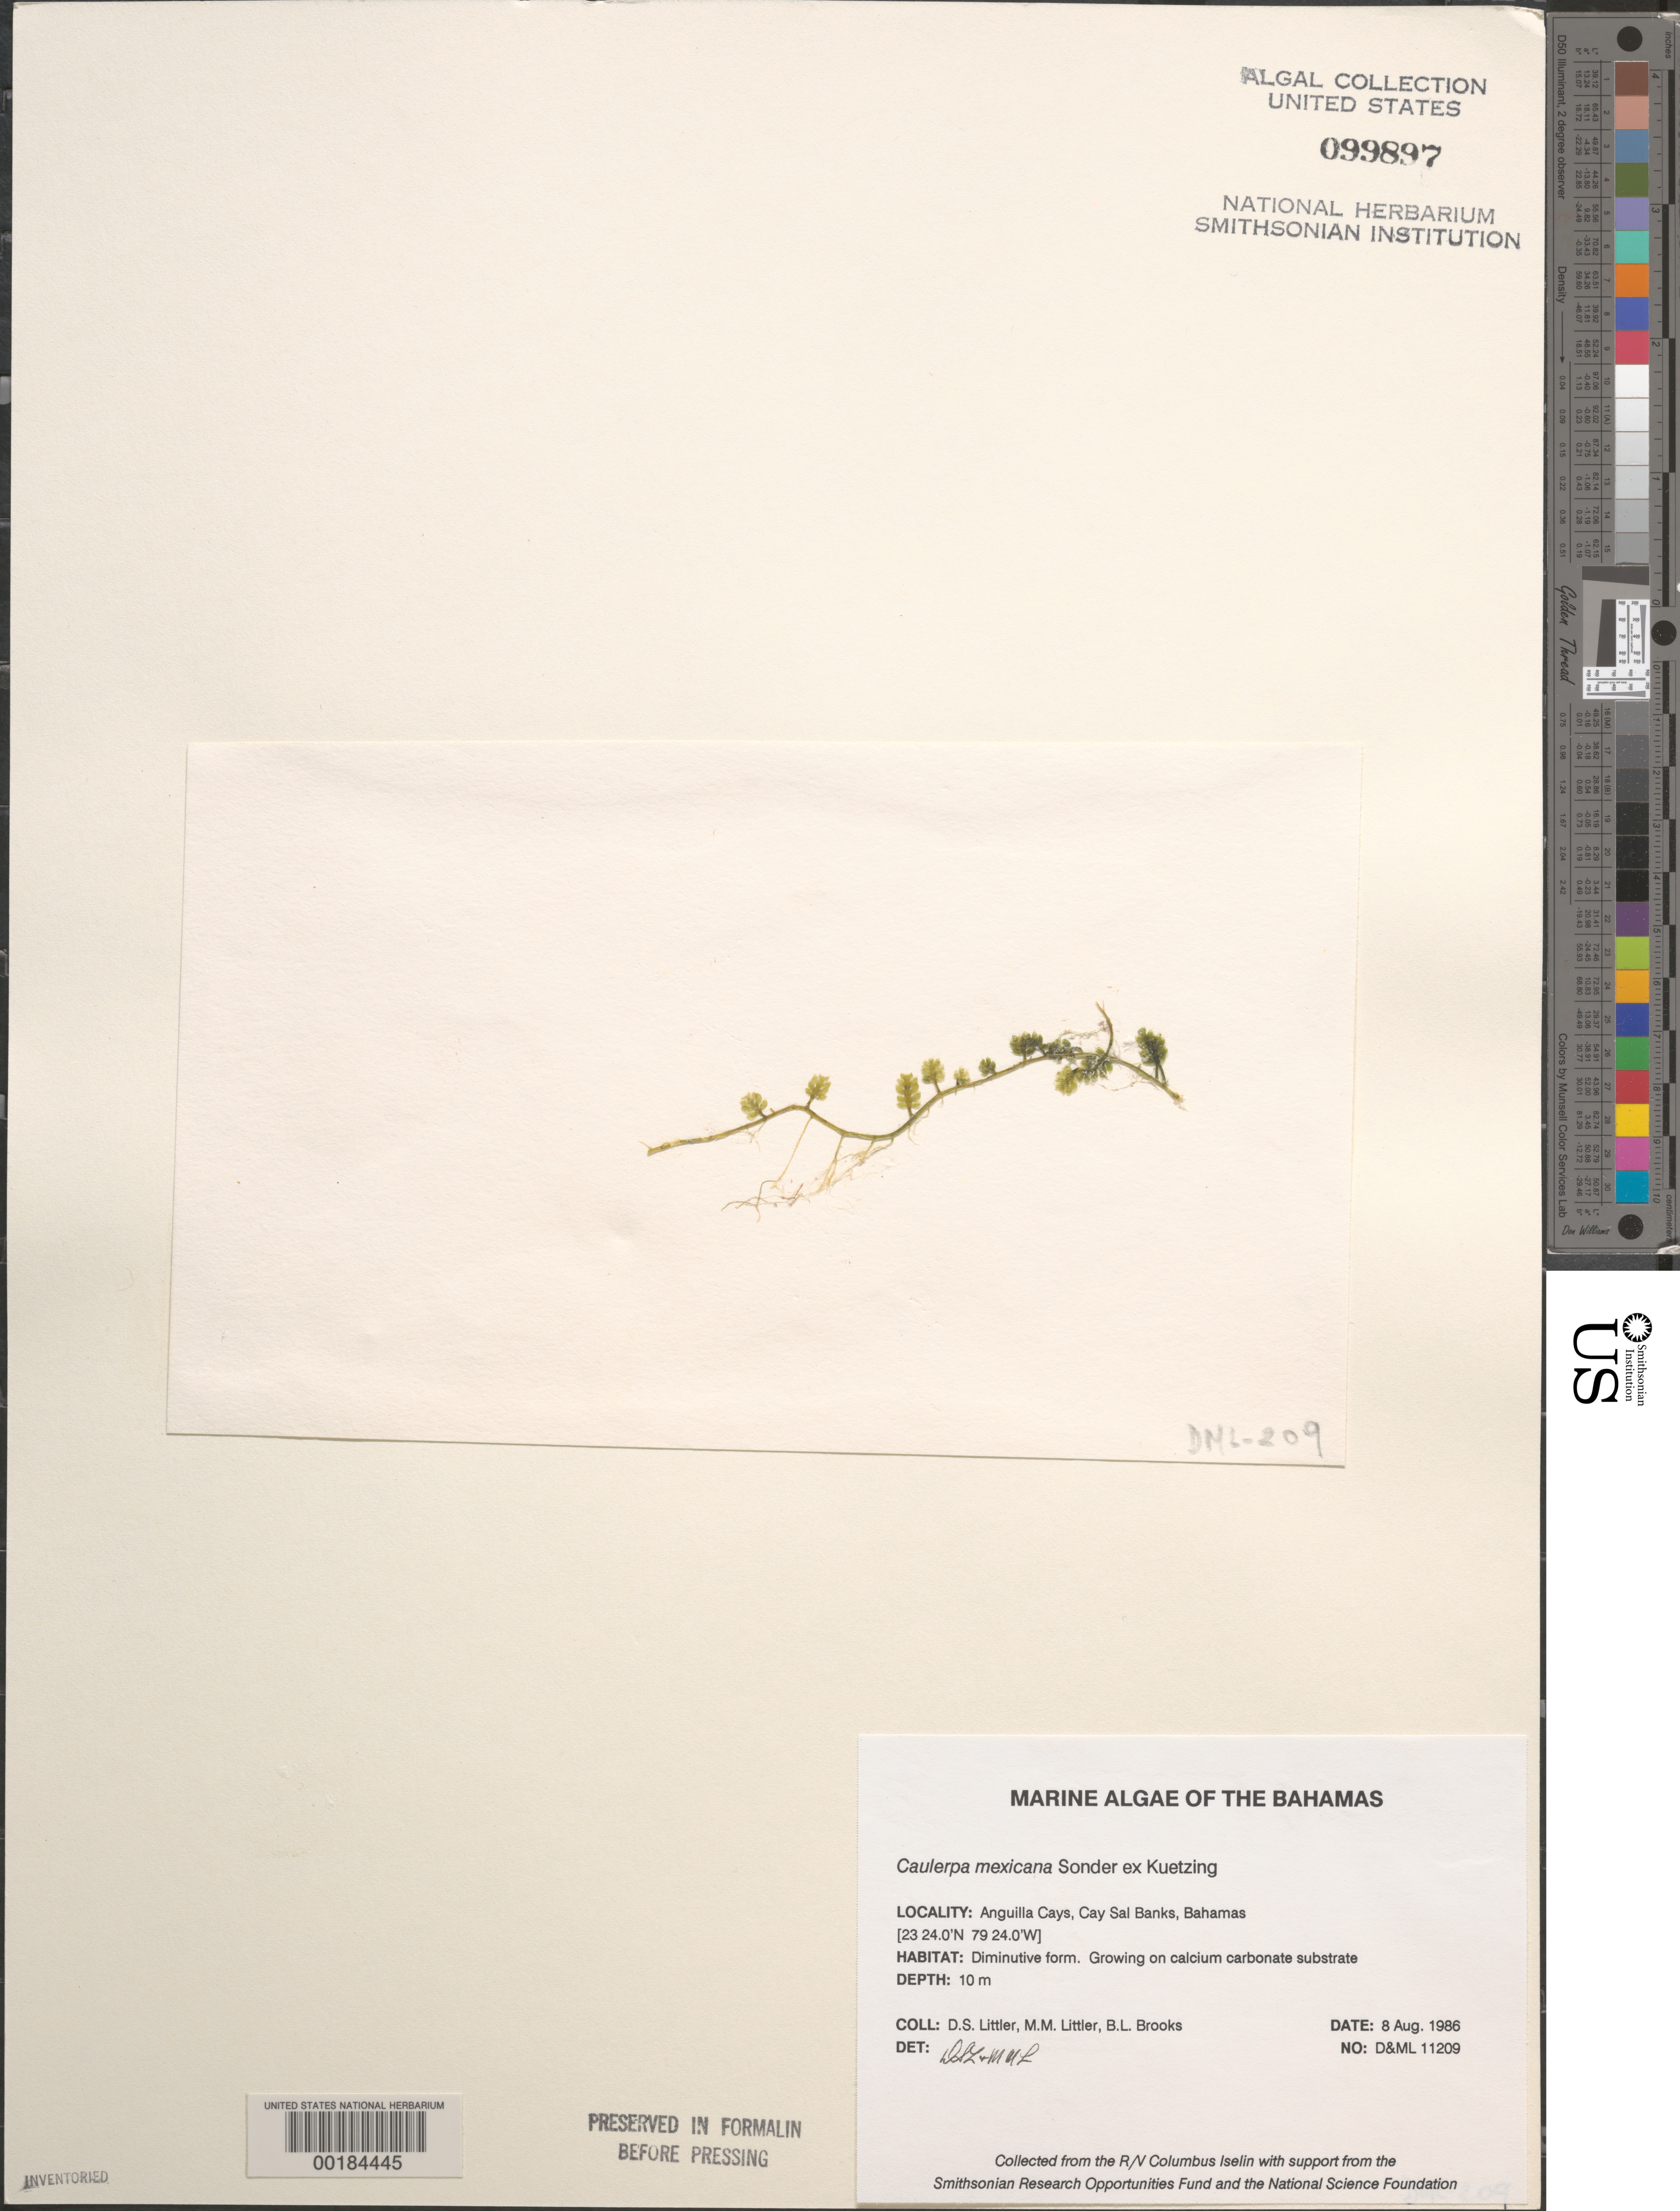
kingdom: Plantae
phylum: Chlorophyta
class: Ulvophyceae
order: Bryopsidales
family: Caulerpaceae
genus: Caulerpa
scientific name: Caulerpa mexicana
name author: Sond. ex Kütz.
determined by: Littler, D. S.; Littler, M. M.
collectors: D. S. Littler, M. M. Littler & B. Brooks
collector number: D&ML 11209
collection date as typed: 08 Aug 1986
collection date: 1986-08-08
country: Bahamas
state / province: Bimini Banks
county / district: Bimini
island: Anguilla Cays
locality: Cay Sal Banks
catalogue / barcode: US 99897